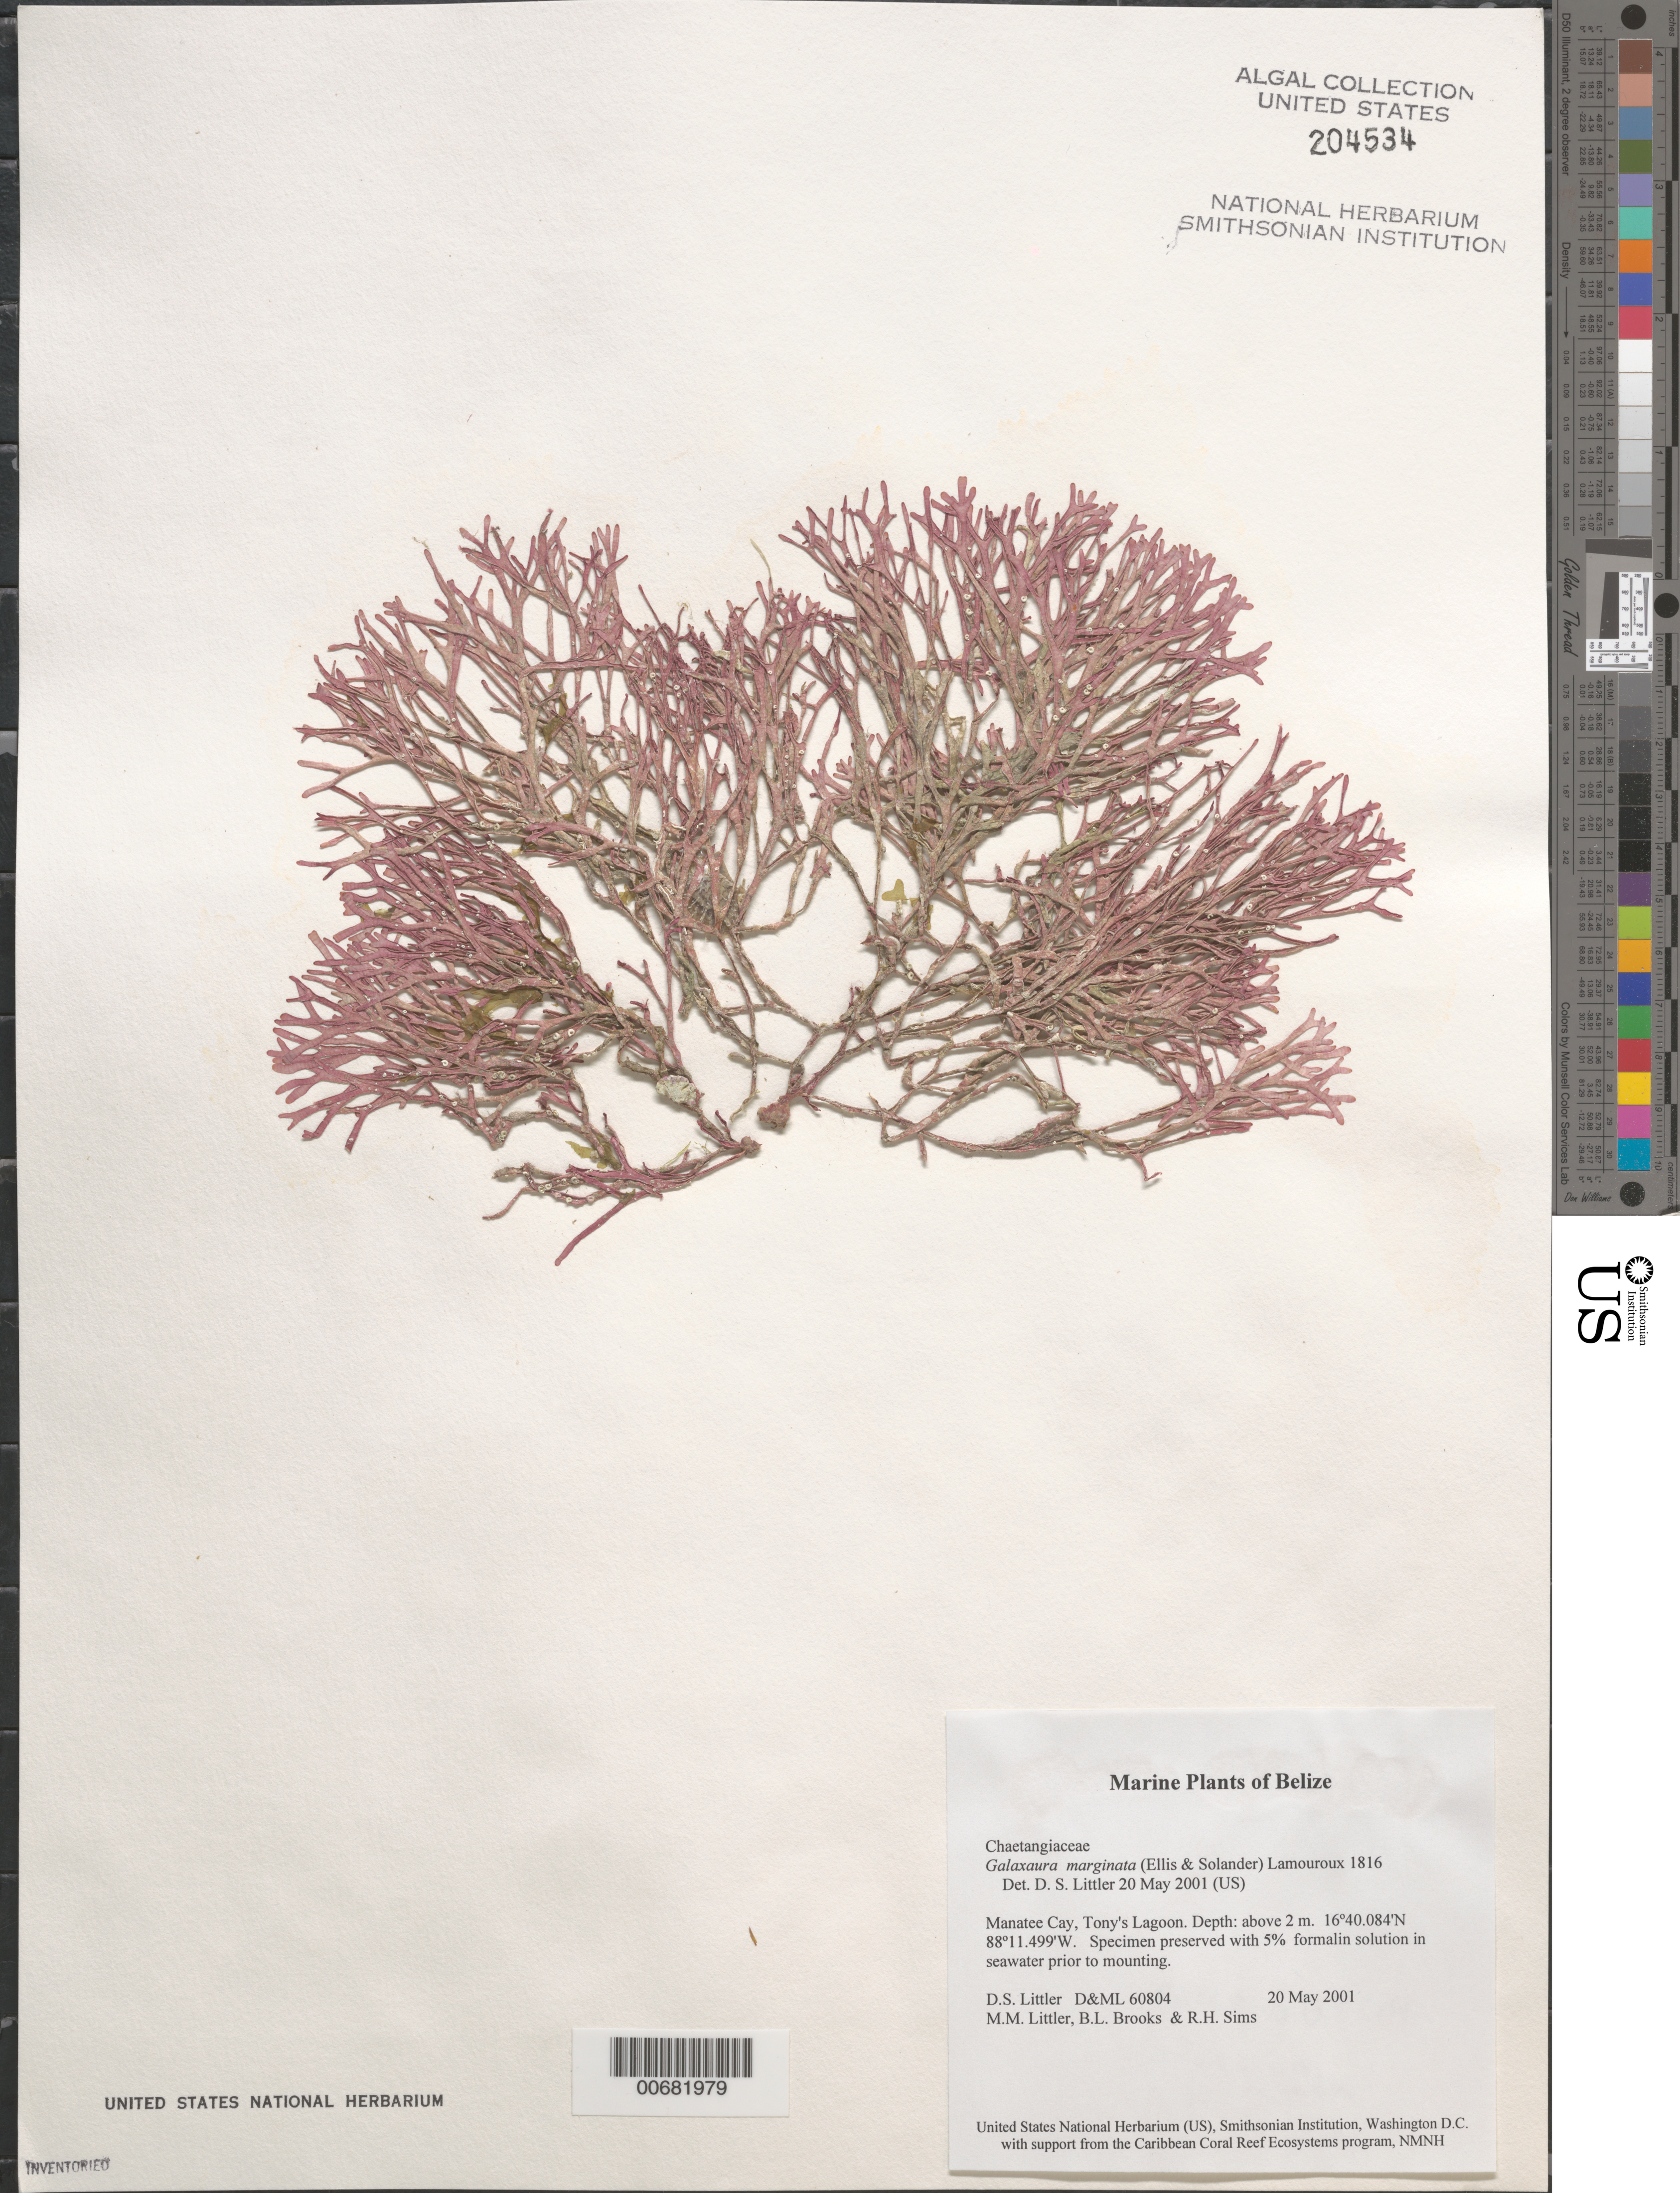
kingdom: Plantae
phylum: Rhodophyta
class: Florideophyceae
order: Nemaliales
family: Galaxauraceae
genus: Galaxaura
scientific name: Galaxaura marginata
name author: (J. Ellis & Sol.) J.V.Lamouroux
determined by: Littler, D. S.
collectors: D. S. Littler, M. M. Littler, B. Brooks & R. H. Sims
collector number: D&ML 60804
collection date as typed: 20 May 2001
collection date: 2001-05-20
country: Belize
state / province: Stann Creek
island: Manatee Cay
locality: Tony's Lagoon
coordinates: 16 40.084'N, 88 11.499'W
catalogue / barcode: US 204534